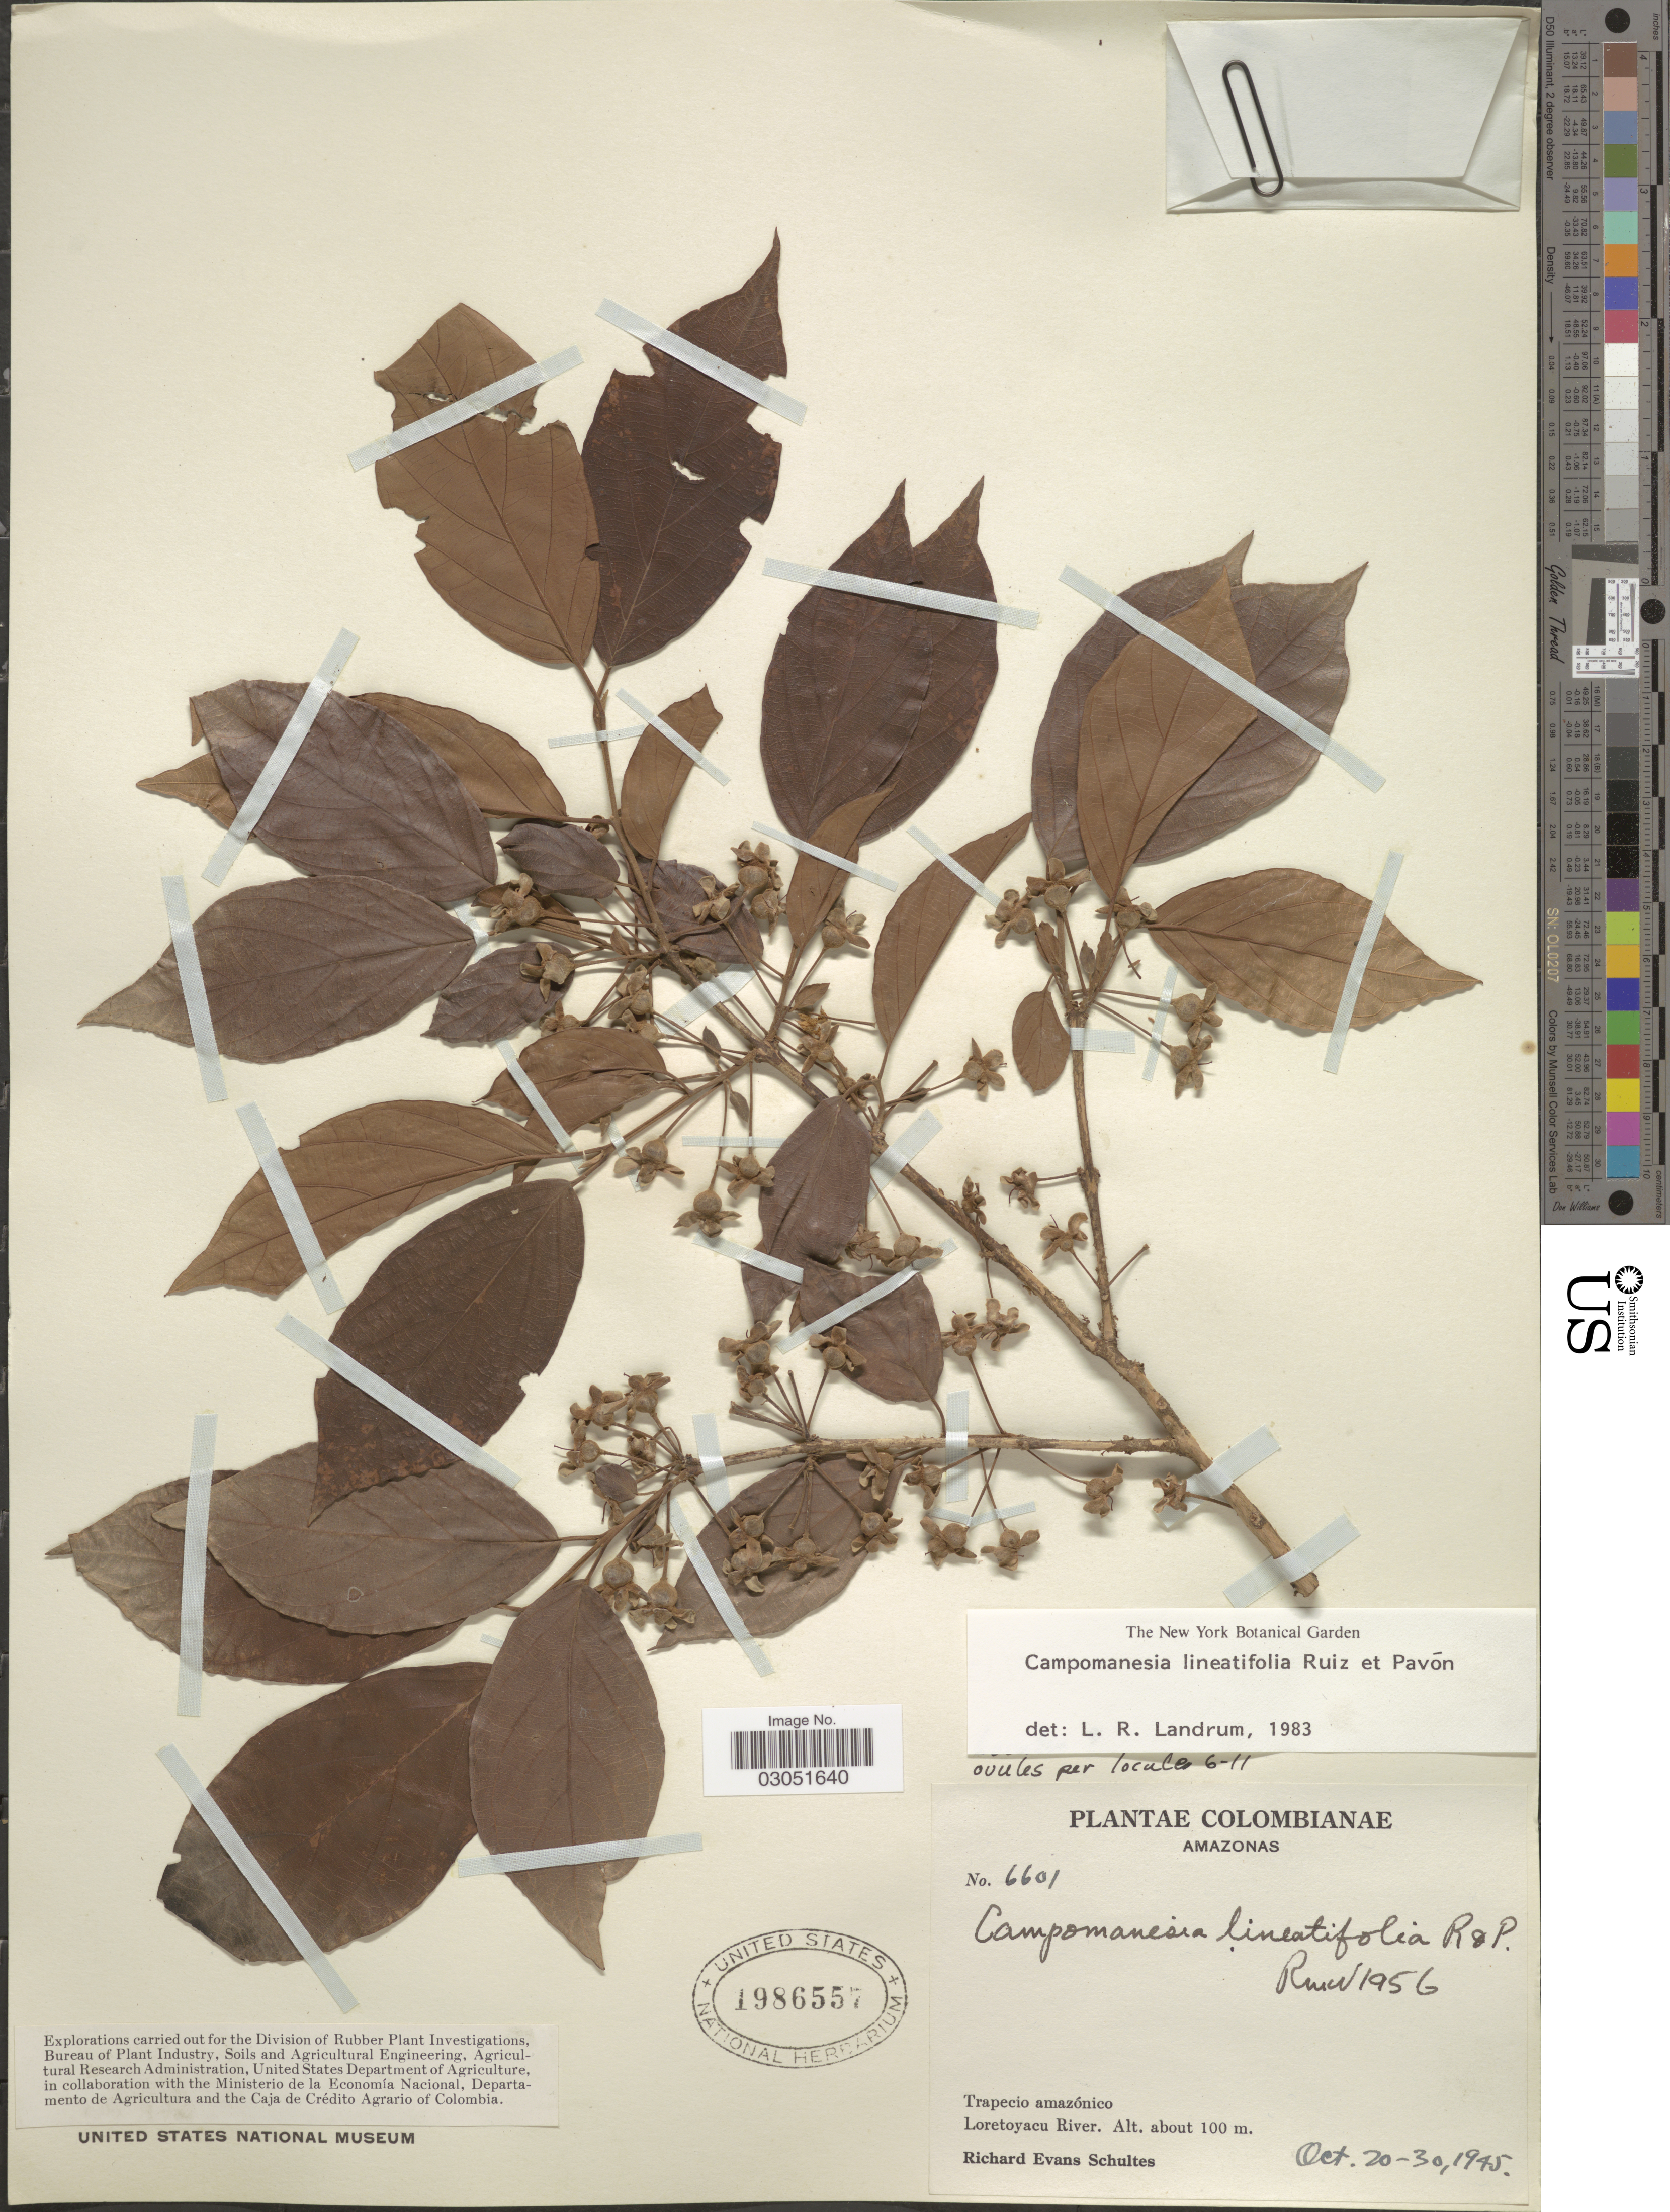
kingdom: Plantae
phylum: Tracheophyta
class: Magnoliopsida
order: Myrtales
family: Myrtaceae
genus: Campomanesia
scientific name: Campomanesia lineatifolia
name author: Ruiz & Pav.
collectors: R. E. Schultes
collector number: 6601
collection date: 1945-10-20/1945-10-30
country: Colombia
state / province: Amazônas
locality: Trapecio amazónica. Loretoyacu River. Departamento de Agricultura and the Caja de Crédito Agrario of Colombia.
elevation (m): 100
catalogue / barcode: US 1986557